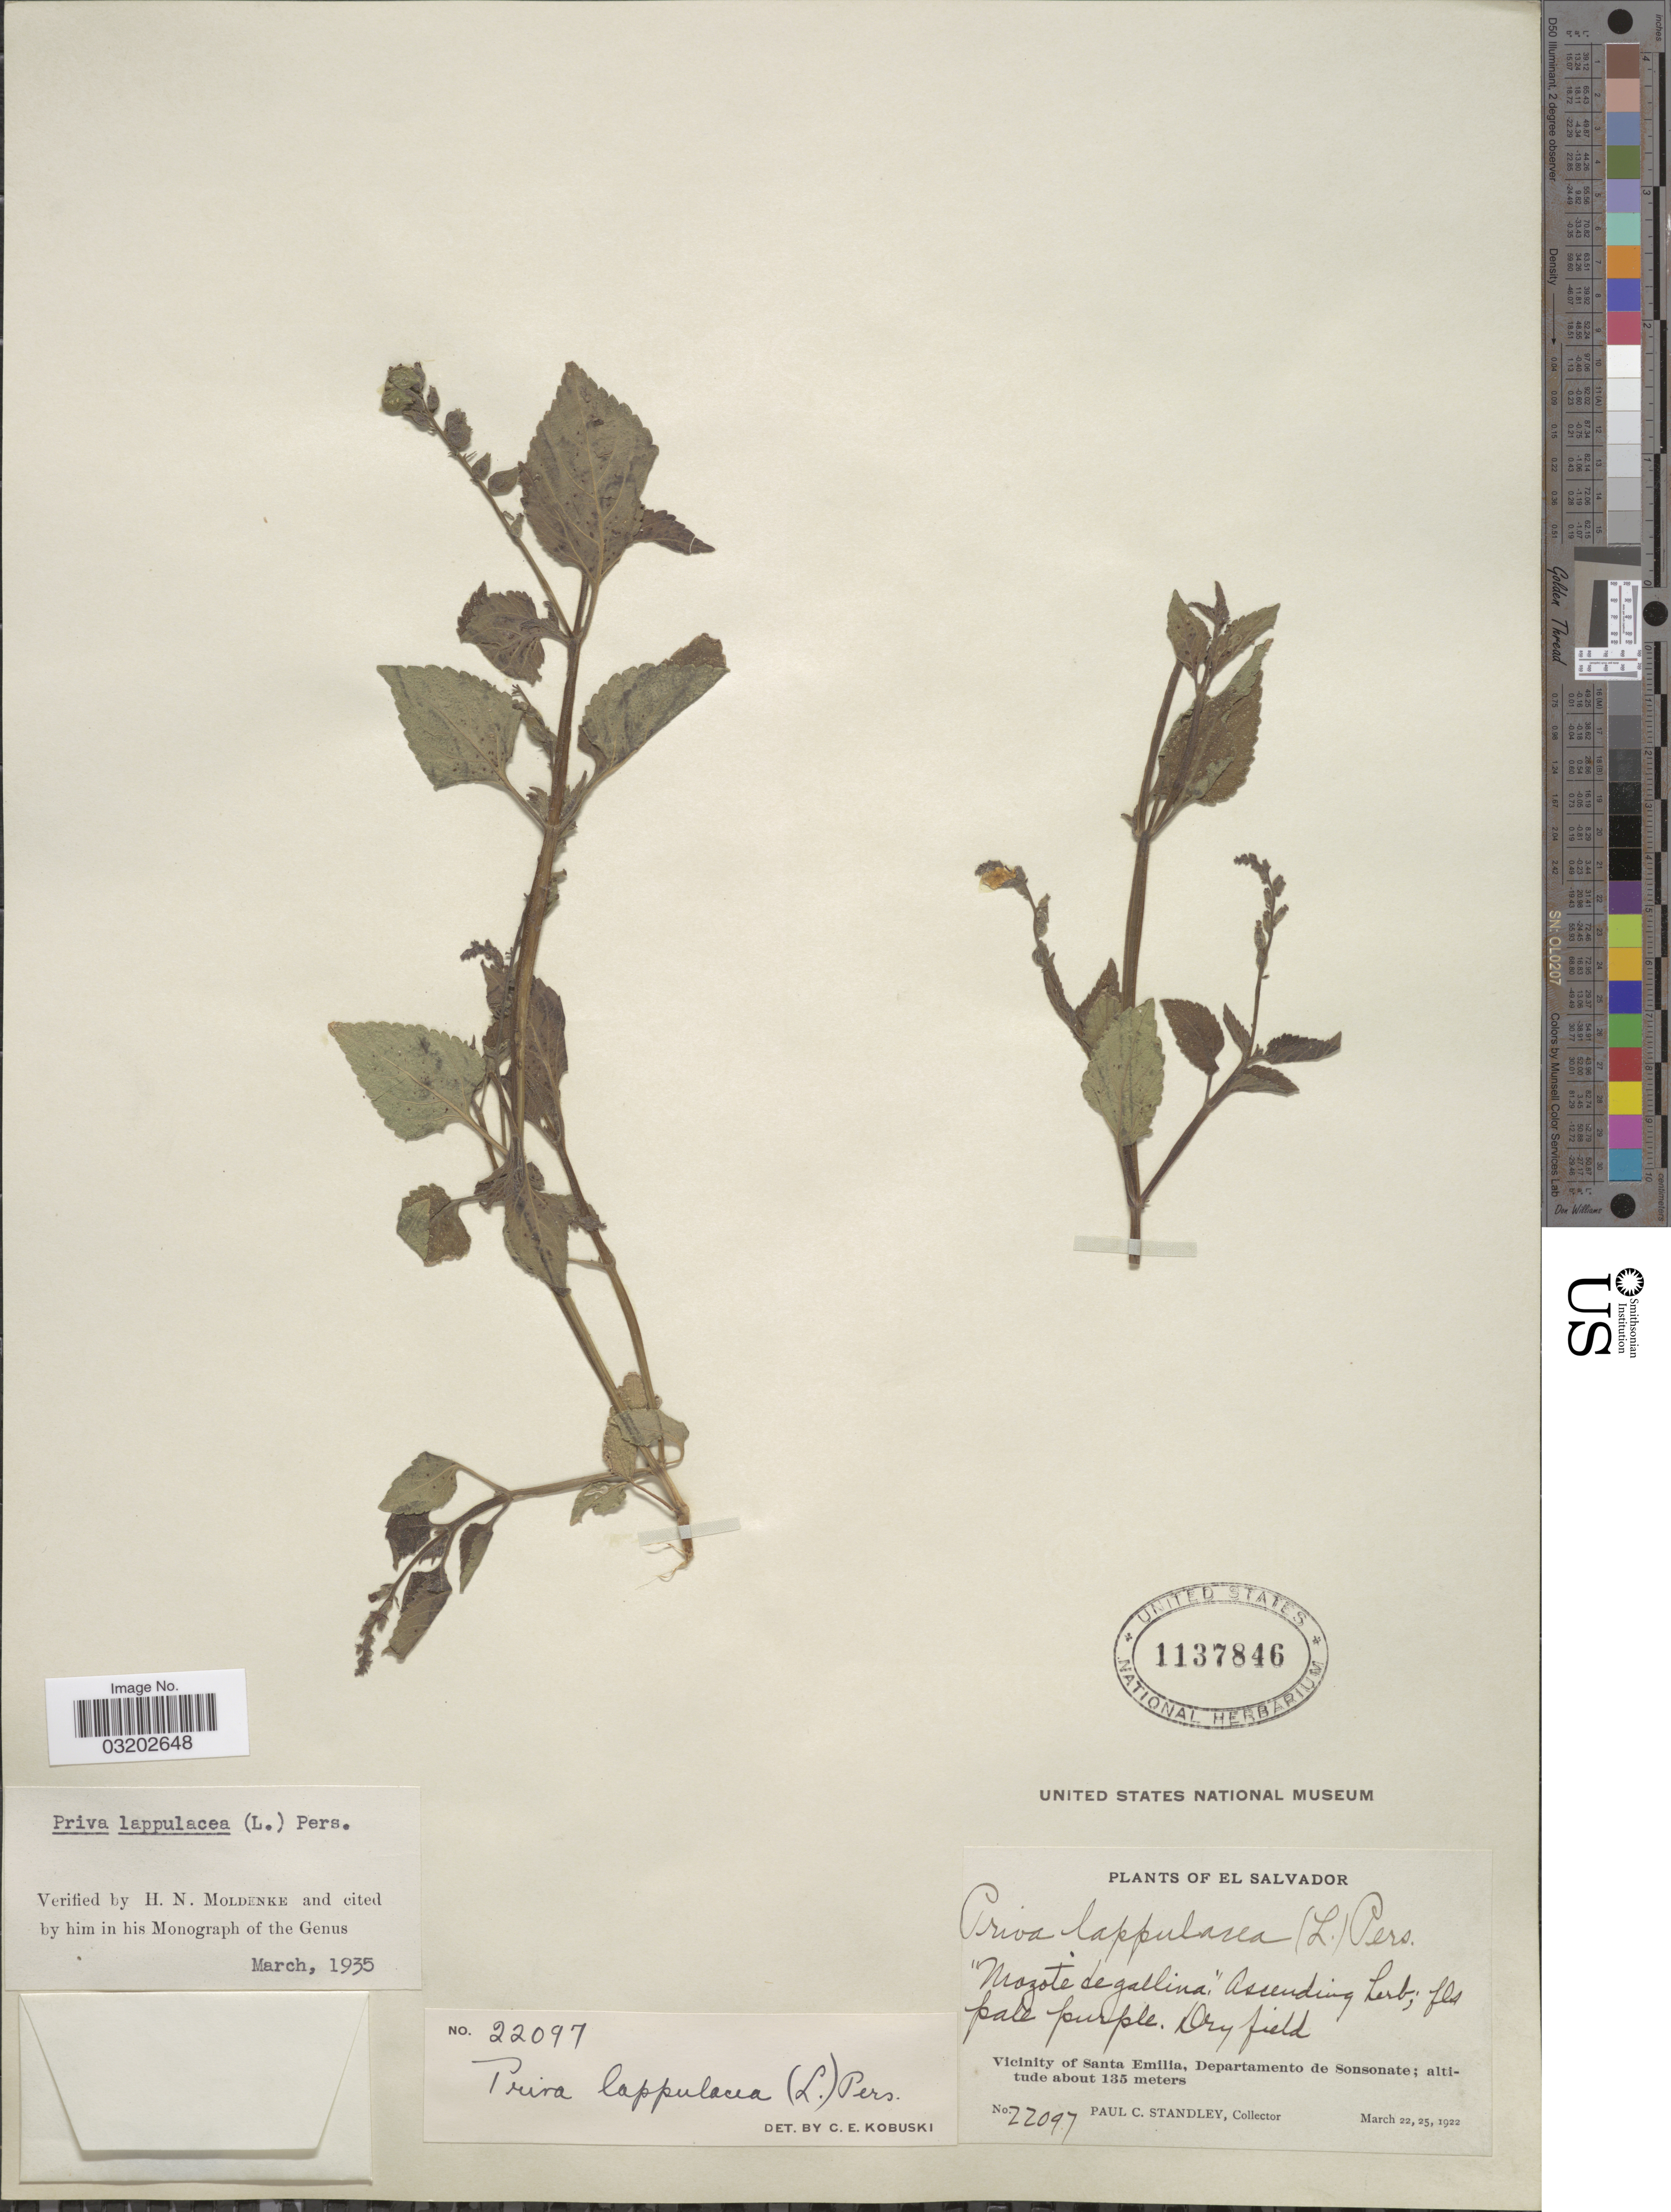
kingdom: Plantae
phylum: Tracheophyta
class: Magnoliopsida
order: Lamiales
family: Verbenaceae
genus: Priva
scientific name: Priva lappulacea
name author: (L.) Pers.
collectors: P. C. Standley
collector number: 22097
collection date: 1922-03-22/1922-03-25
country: El Salvador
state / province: Sonsonate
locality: Vicinity of Santa Emilia, Departamento de Sonsonate.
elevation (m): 135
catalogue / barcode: US 1137846